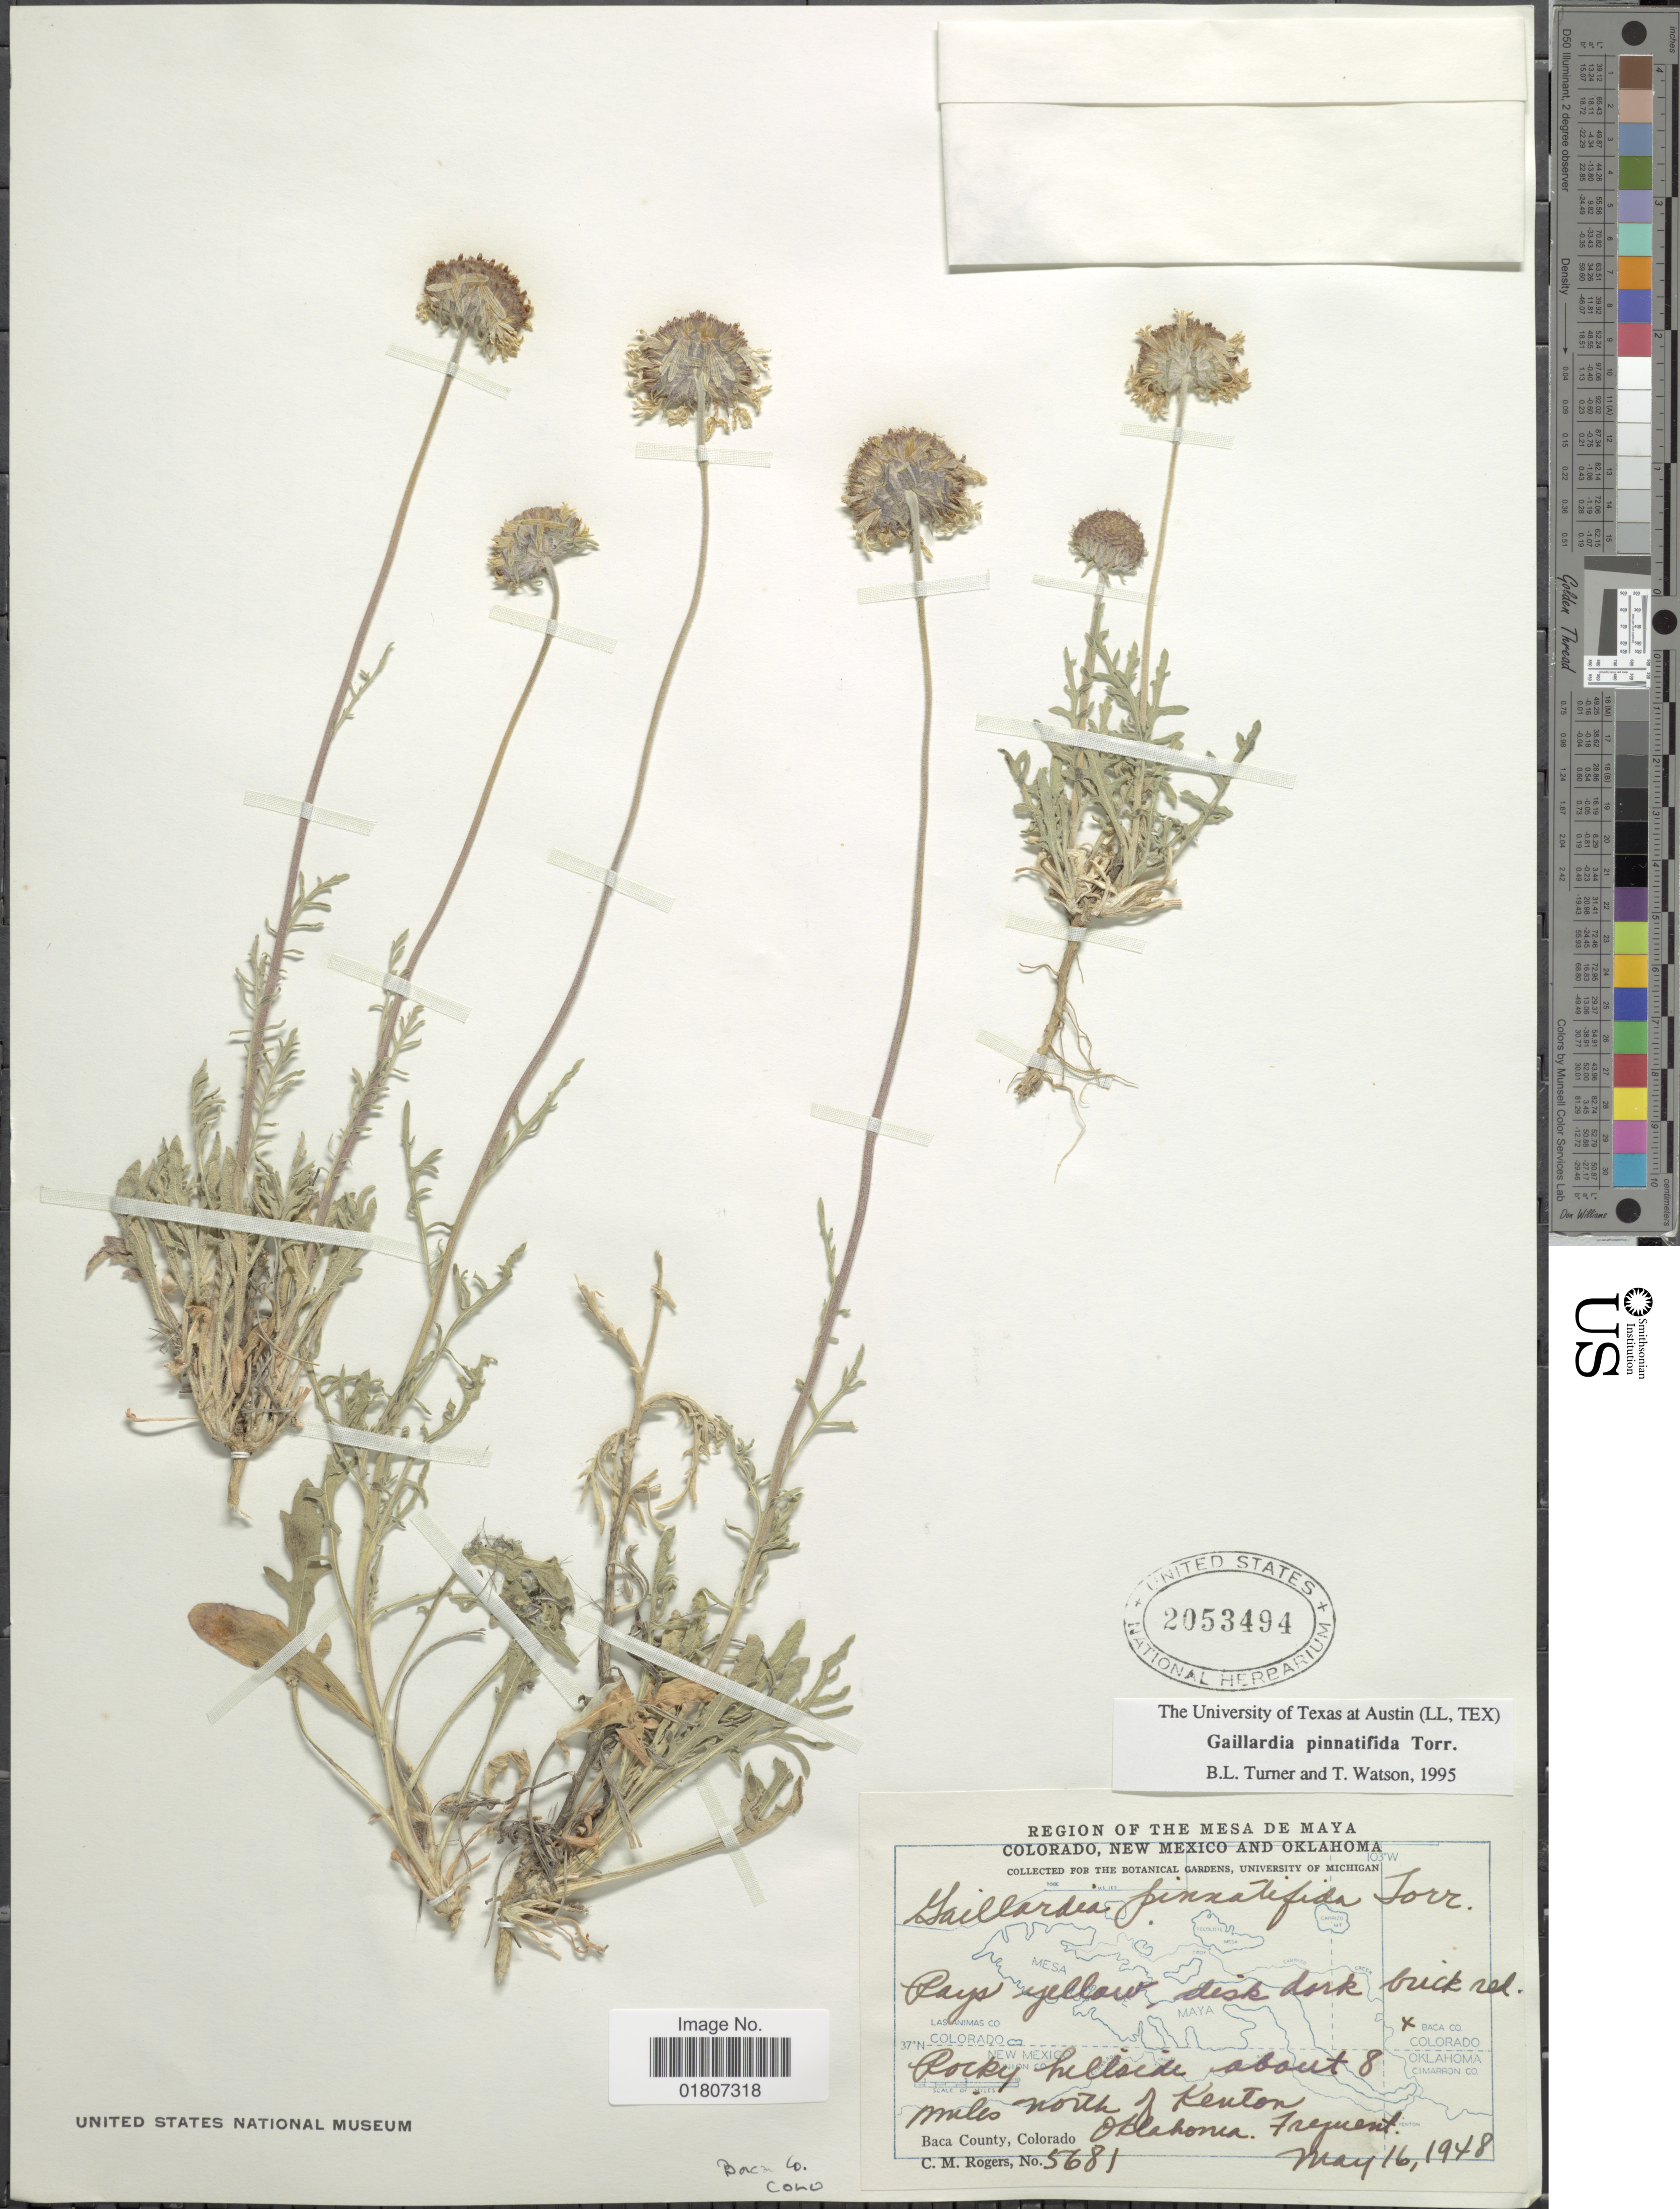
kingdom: Plantae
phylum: Tracheophyta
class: Magnoliopsida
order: Asterales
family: Asteraceae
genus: Gaillardia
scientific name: Gaillardia pinnatifida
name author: Torr.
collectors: C. M. Rogers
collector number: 5681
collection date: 1948-05-16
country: United States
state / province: Colorado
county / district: Baca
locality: About 8 miles north of Kenton, Oklahoma, Baca Co., Colo.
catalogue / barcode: US 2053494